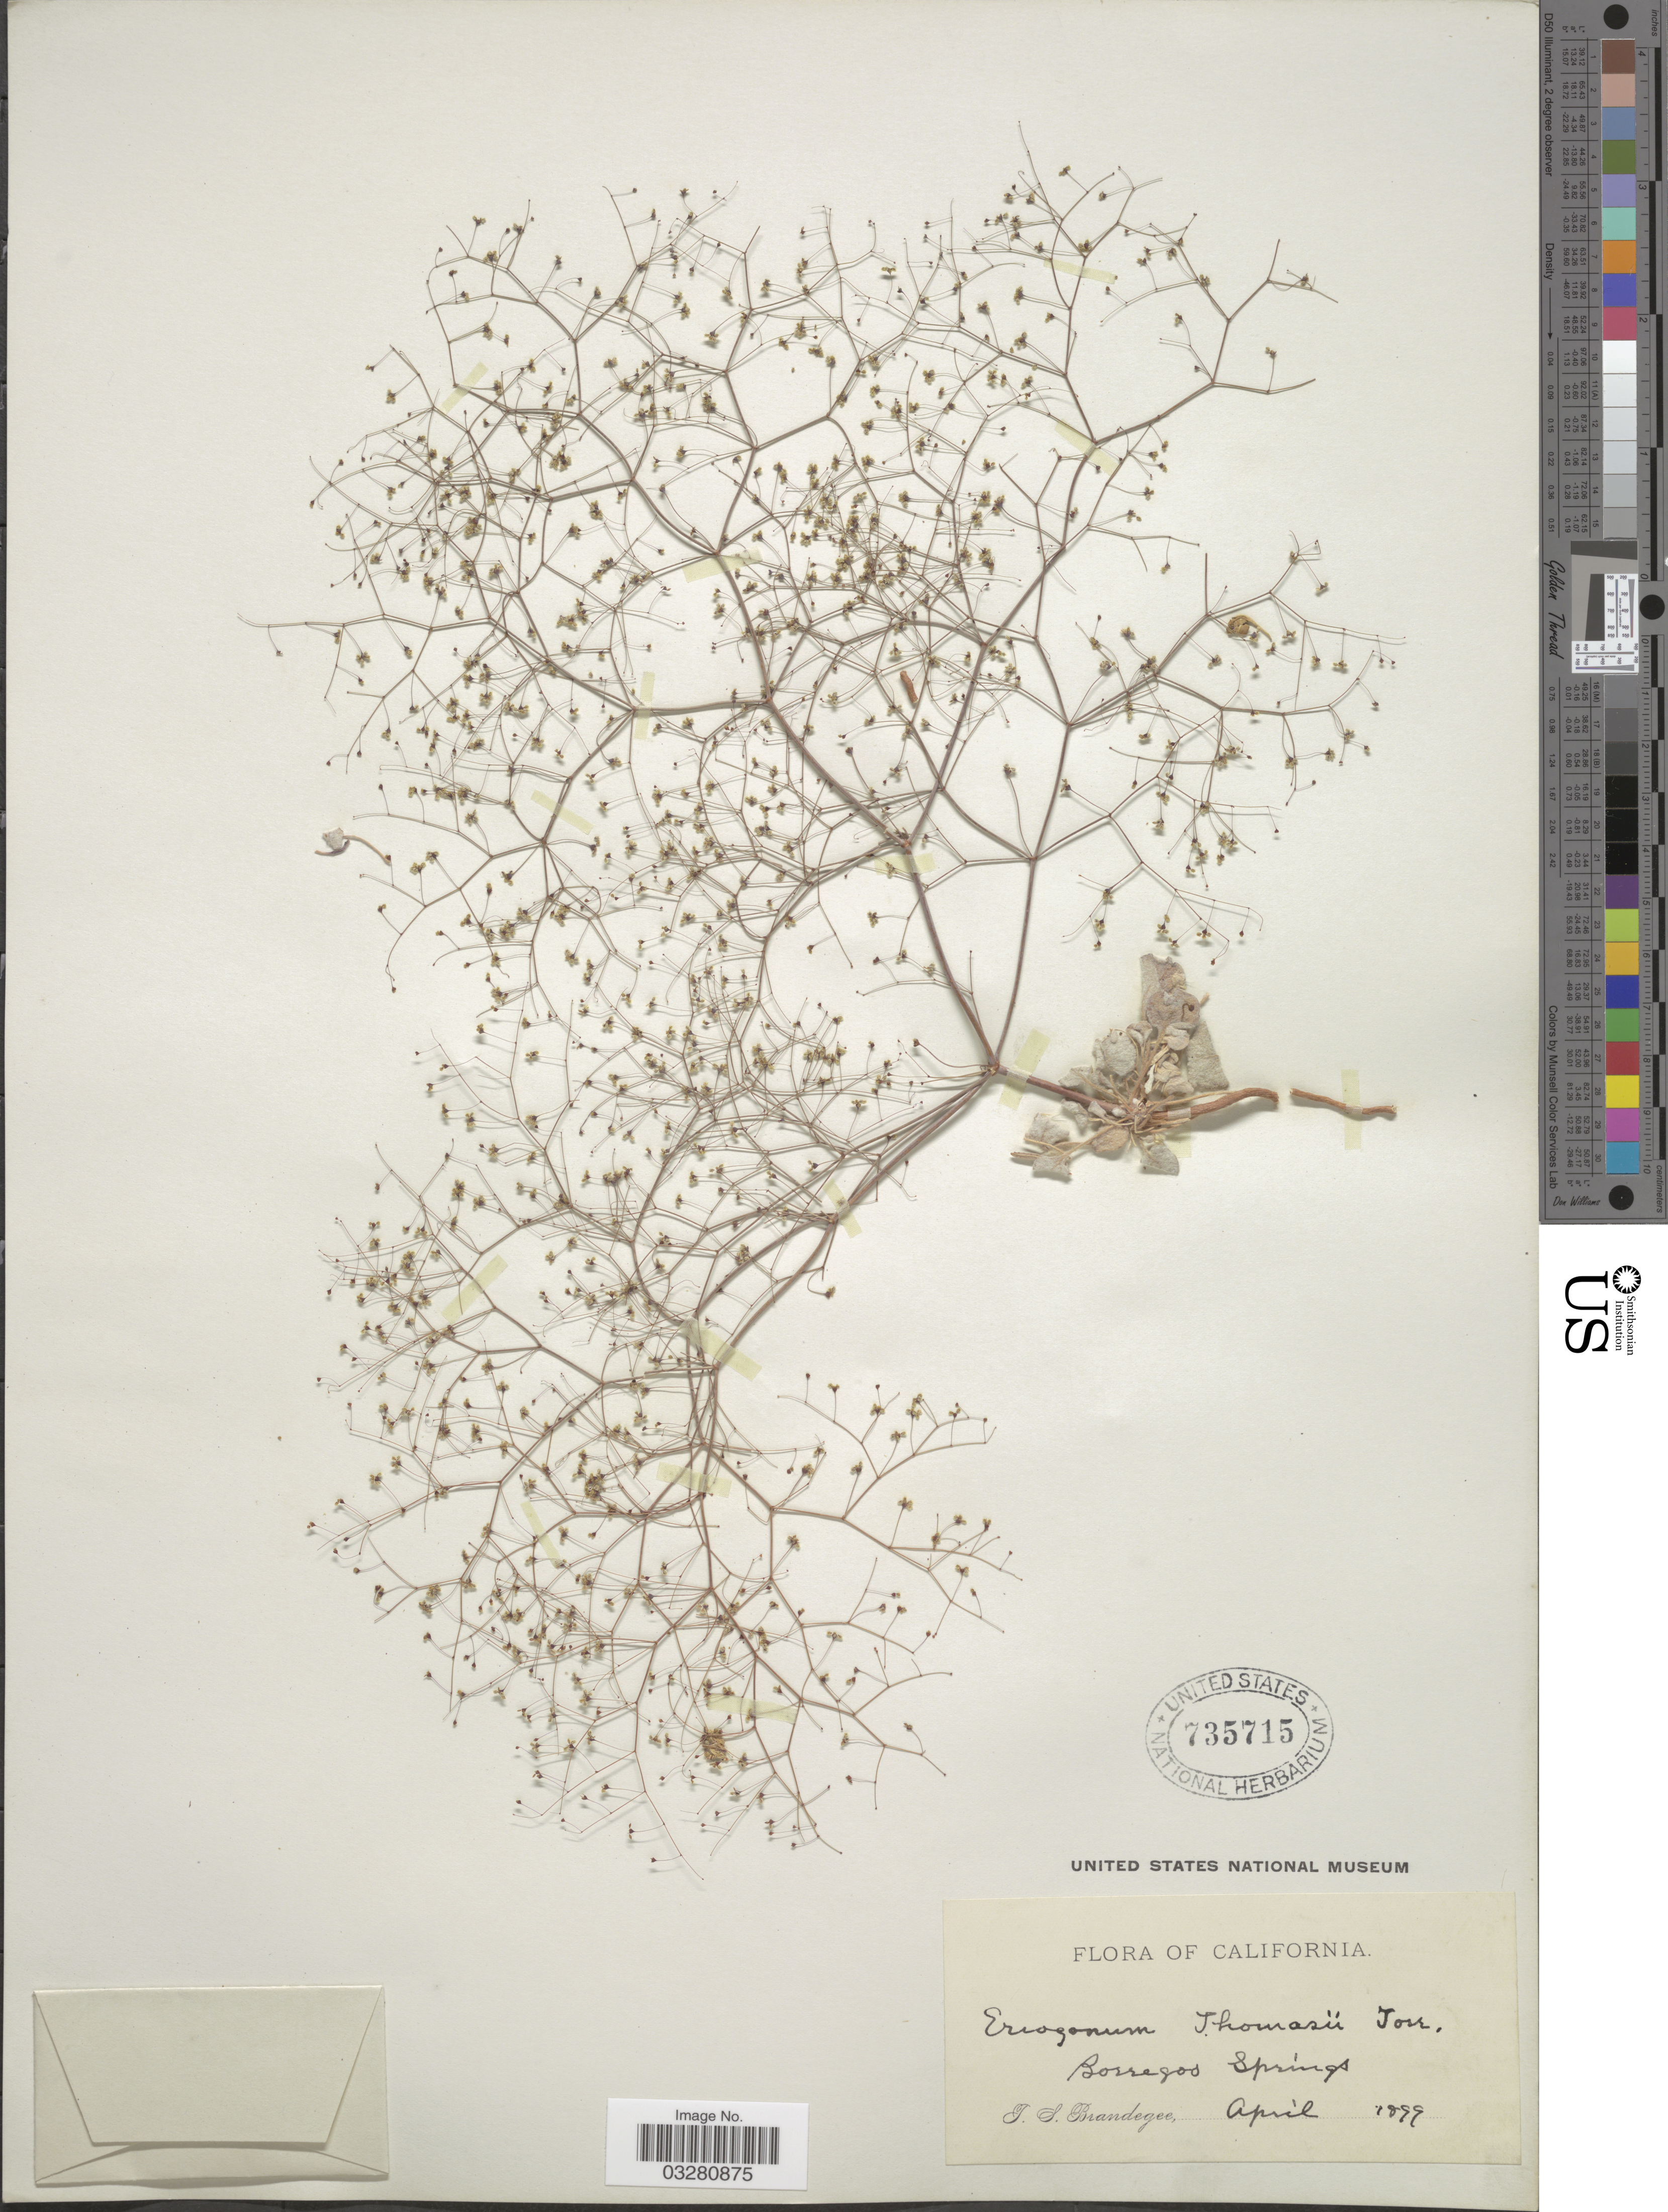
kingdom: Plantae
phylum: Tracheophyta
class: Magnoliopsida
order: Caryophyllales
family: Polygonaceae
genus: Eriogonum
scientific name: Eriogonum thomasii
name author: Torr.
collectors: T. S. Brandegee (herbarium)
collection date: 1899-04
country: United States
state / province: California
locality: Borregos Springs.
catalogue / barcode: US 735715